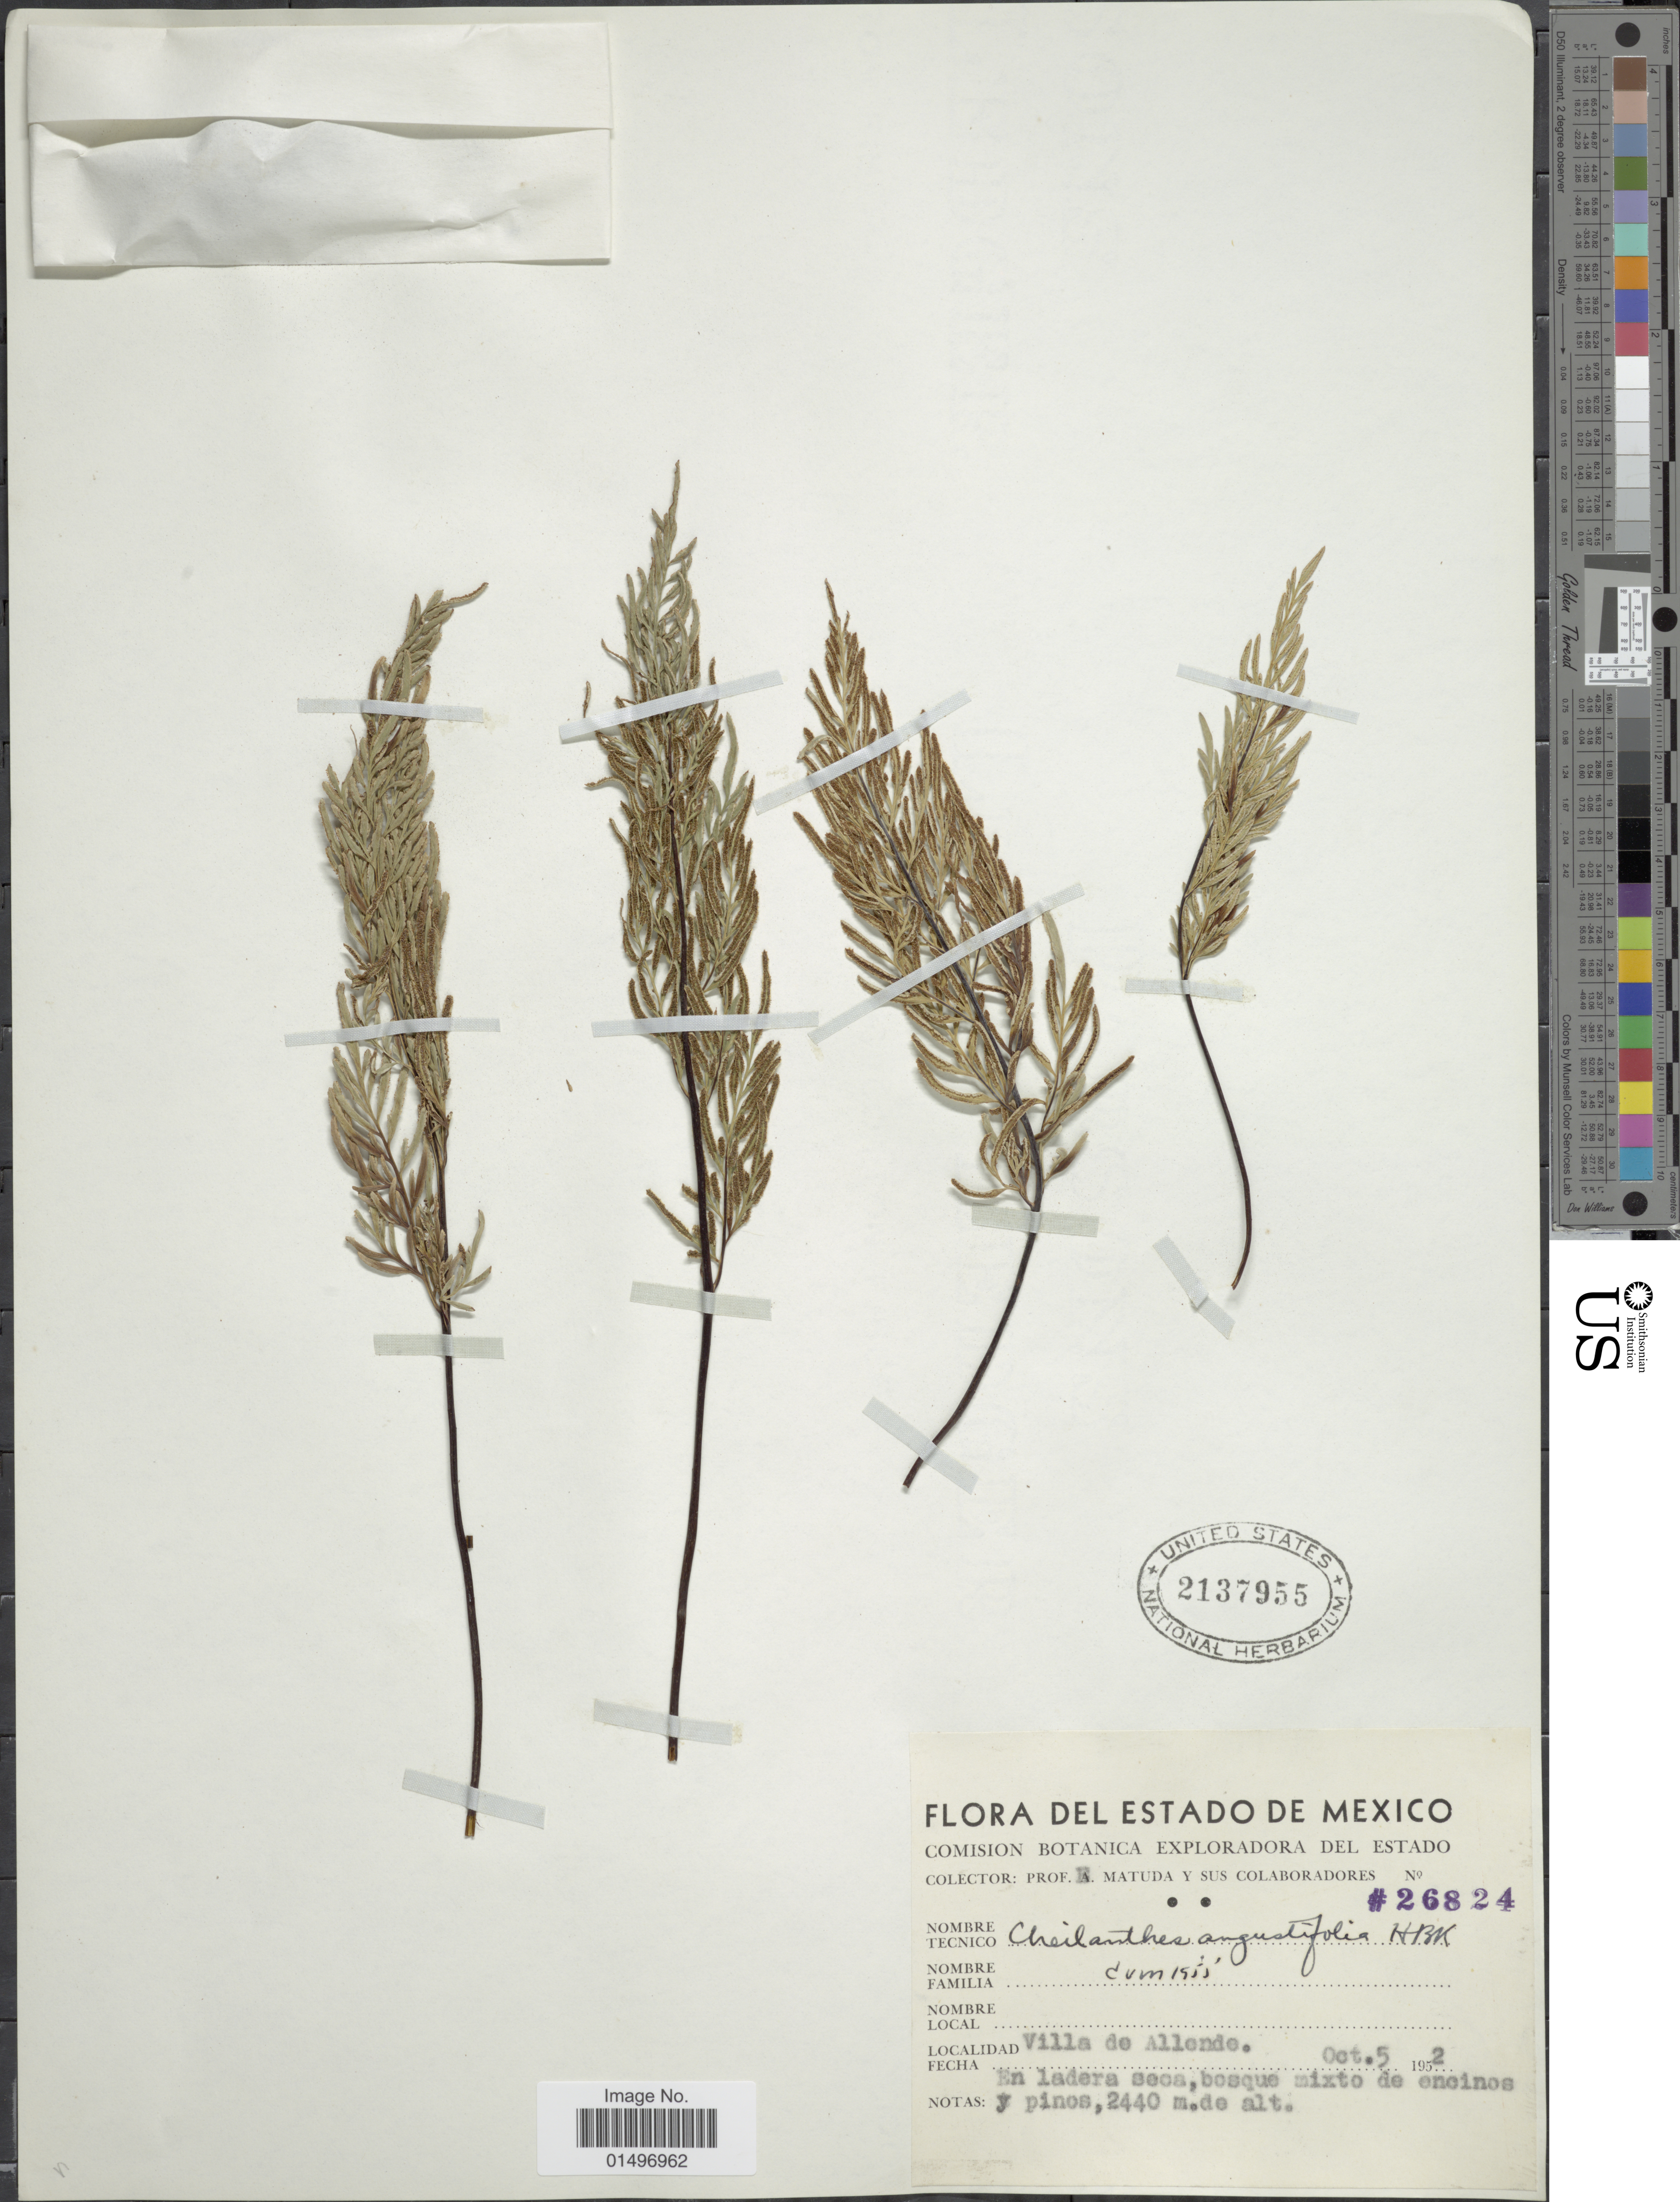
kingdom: Plantae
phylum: Tracheophyta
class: Polypodiopsida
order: Polypodiales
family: Pteridaceae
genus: Gaga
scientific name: Gaga angustifolia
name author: (Kunth) Fay W. Li & Windham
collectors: E. Matuda & et al.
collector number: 26824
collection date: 1952-10-05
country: Mexico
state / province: México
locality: Del Estado de Mexico, Villa de Allende.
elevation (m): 2440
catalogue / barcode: US 2137955